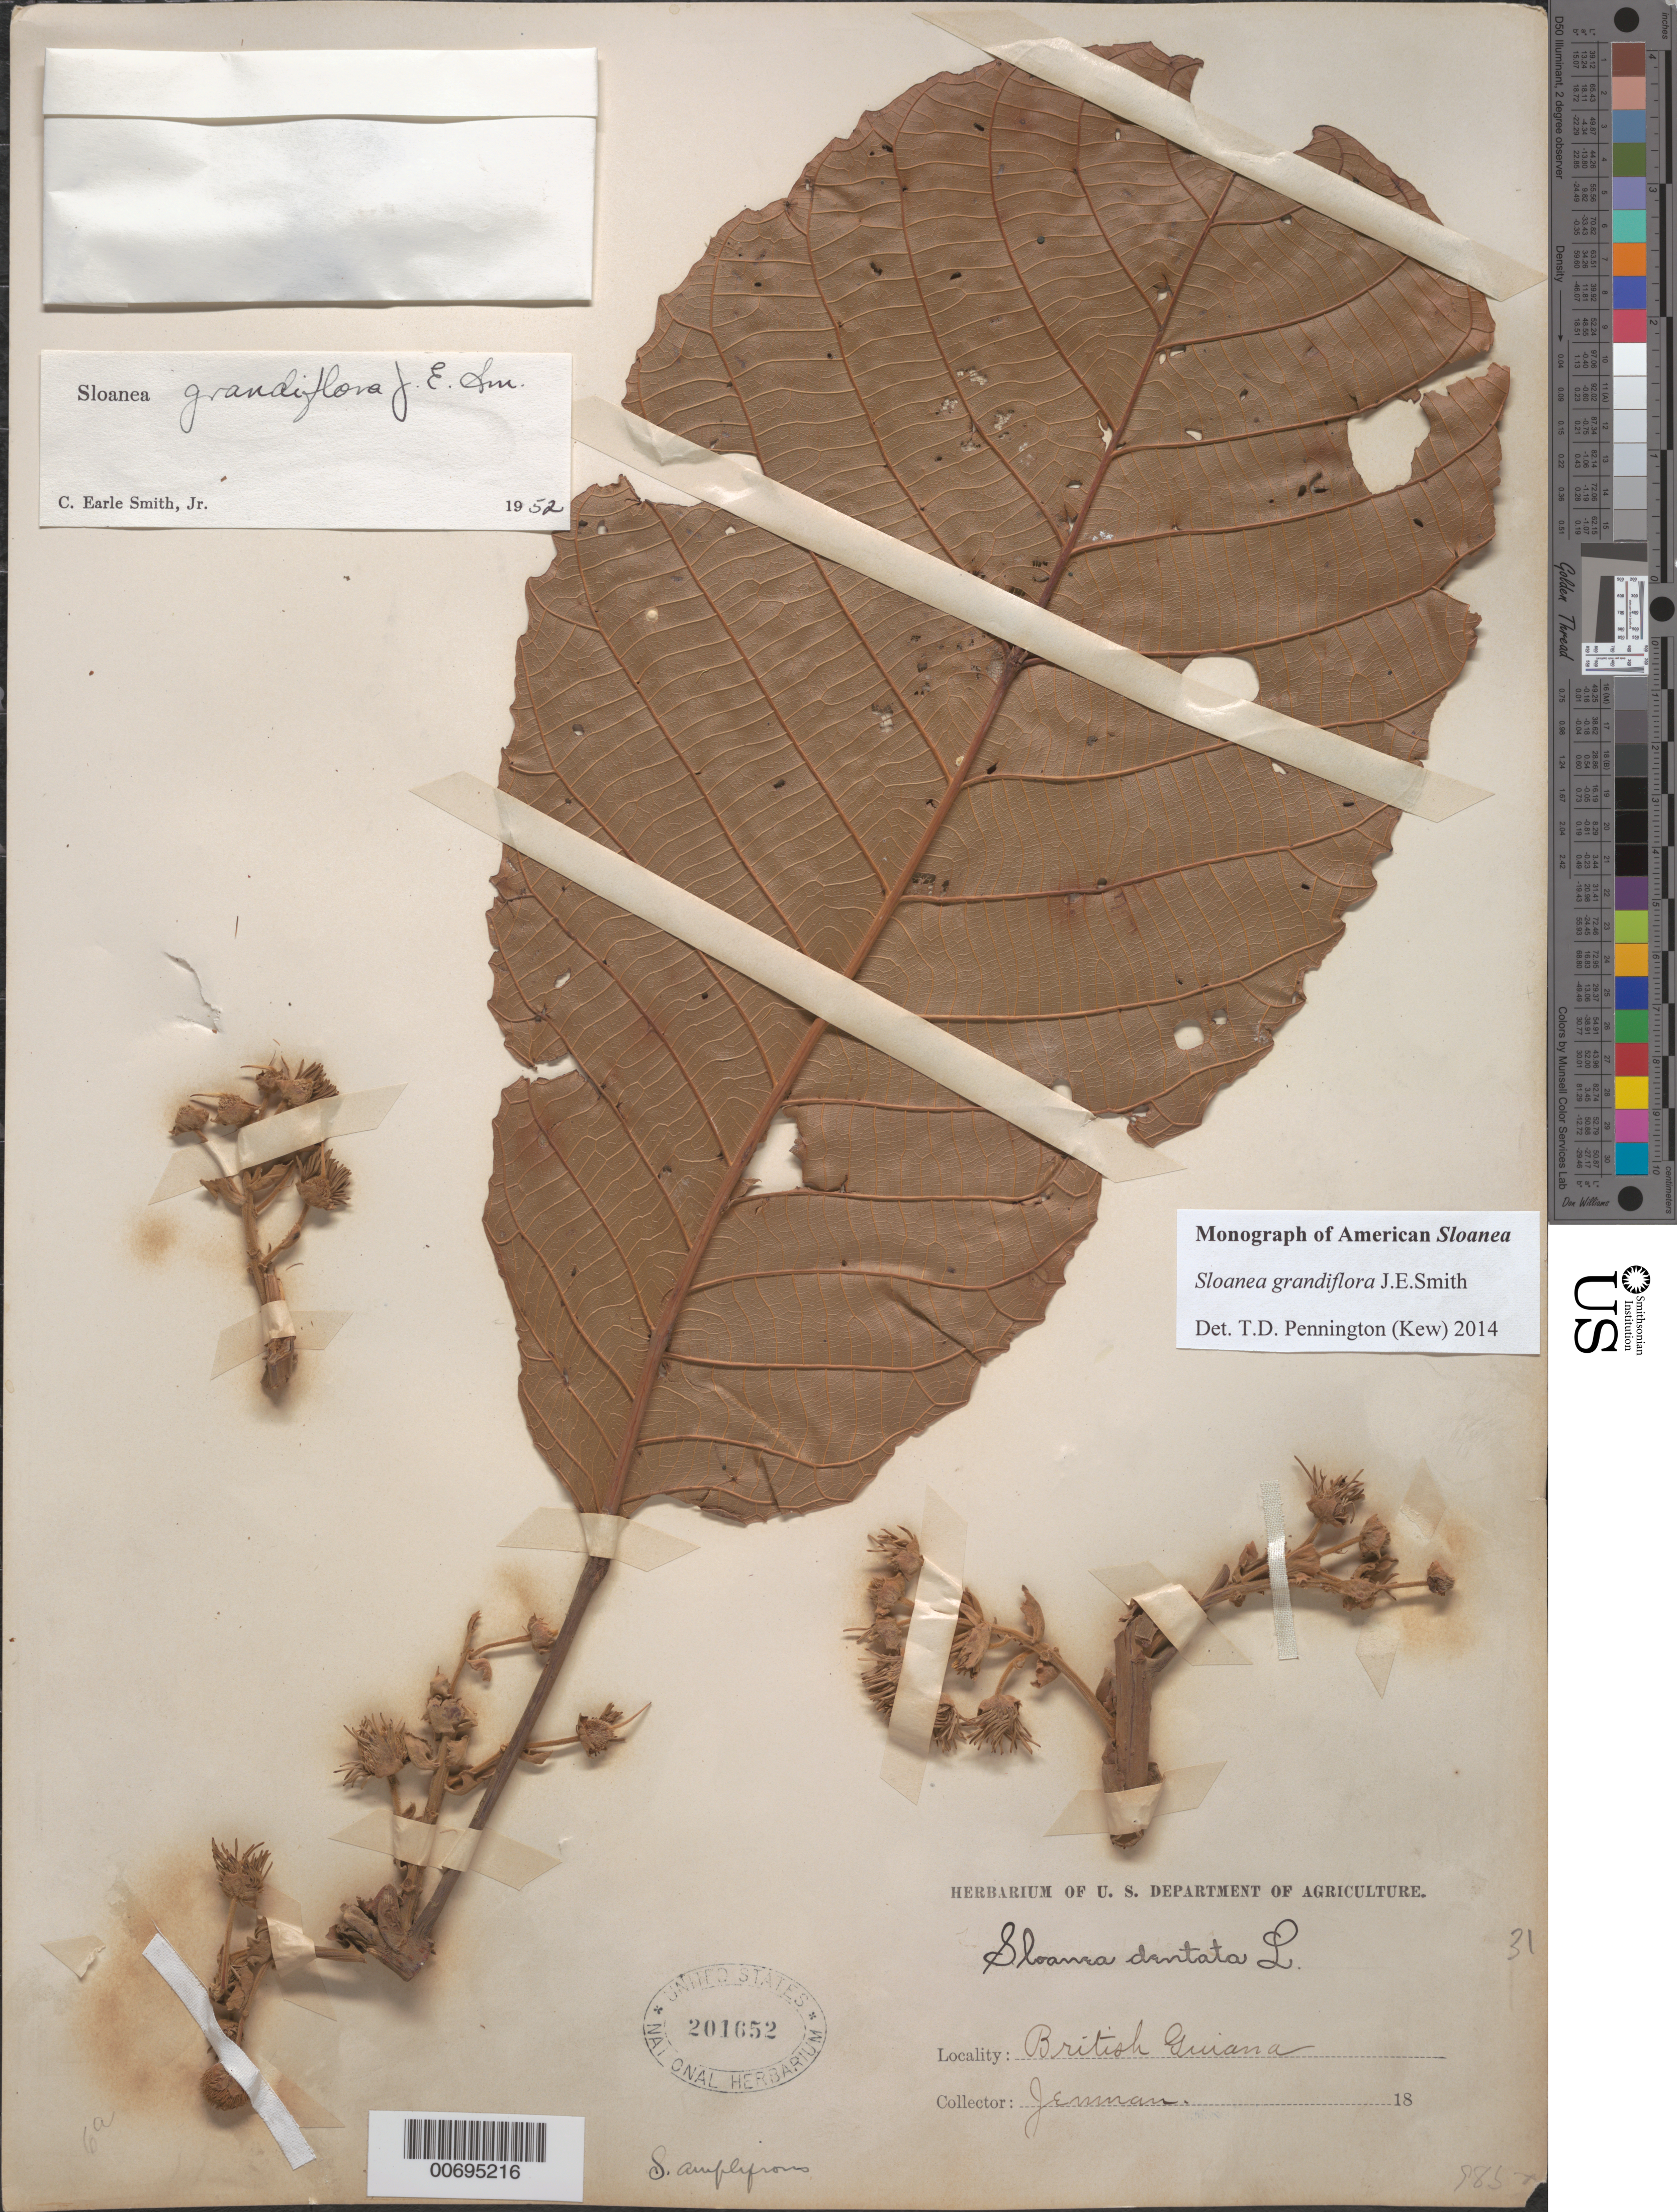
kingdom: Plantae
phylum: Tracheophyta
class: Magnoliopsida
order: Oxalidales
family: Elaeocarpaceae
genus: Sloanea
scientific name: Sloanea grandiflora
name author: Sm.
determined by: Smith, C. E., Jr.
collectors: G. S. Jenman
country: Guyana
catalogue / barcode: US 201652